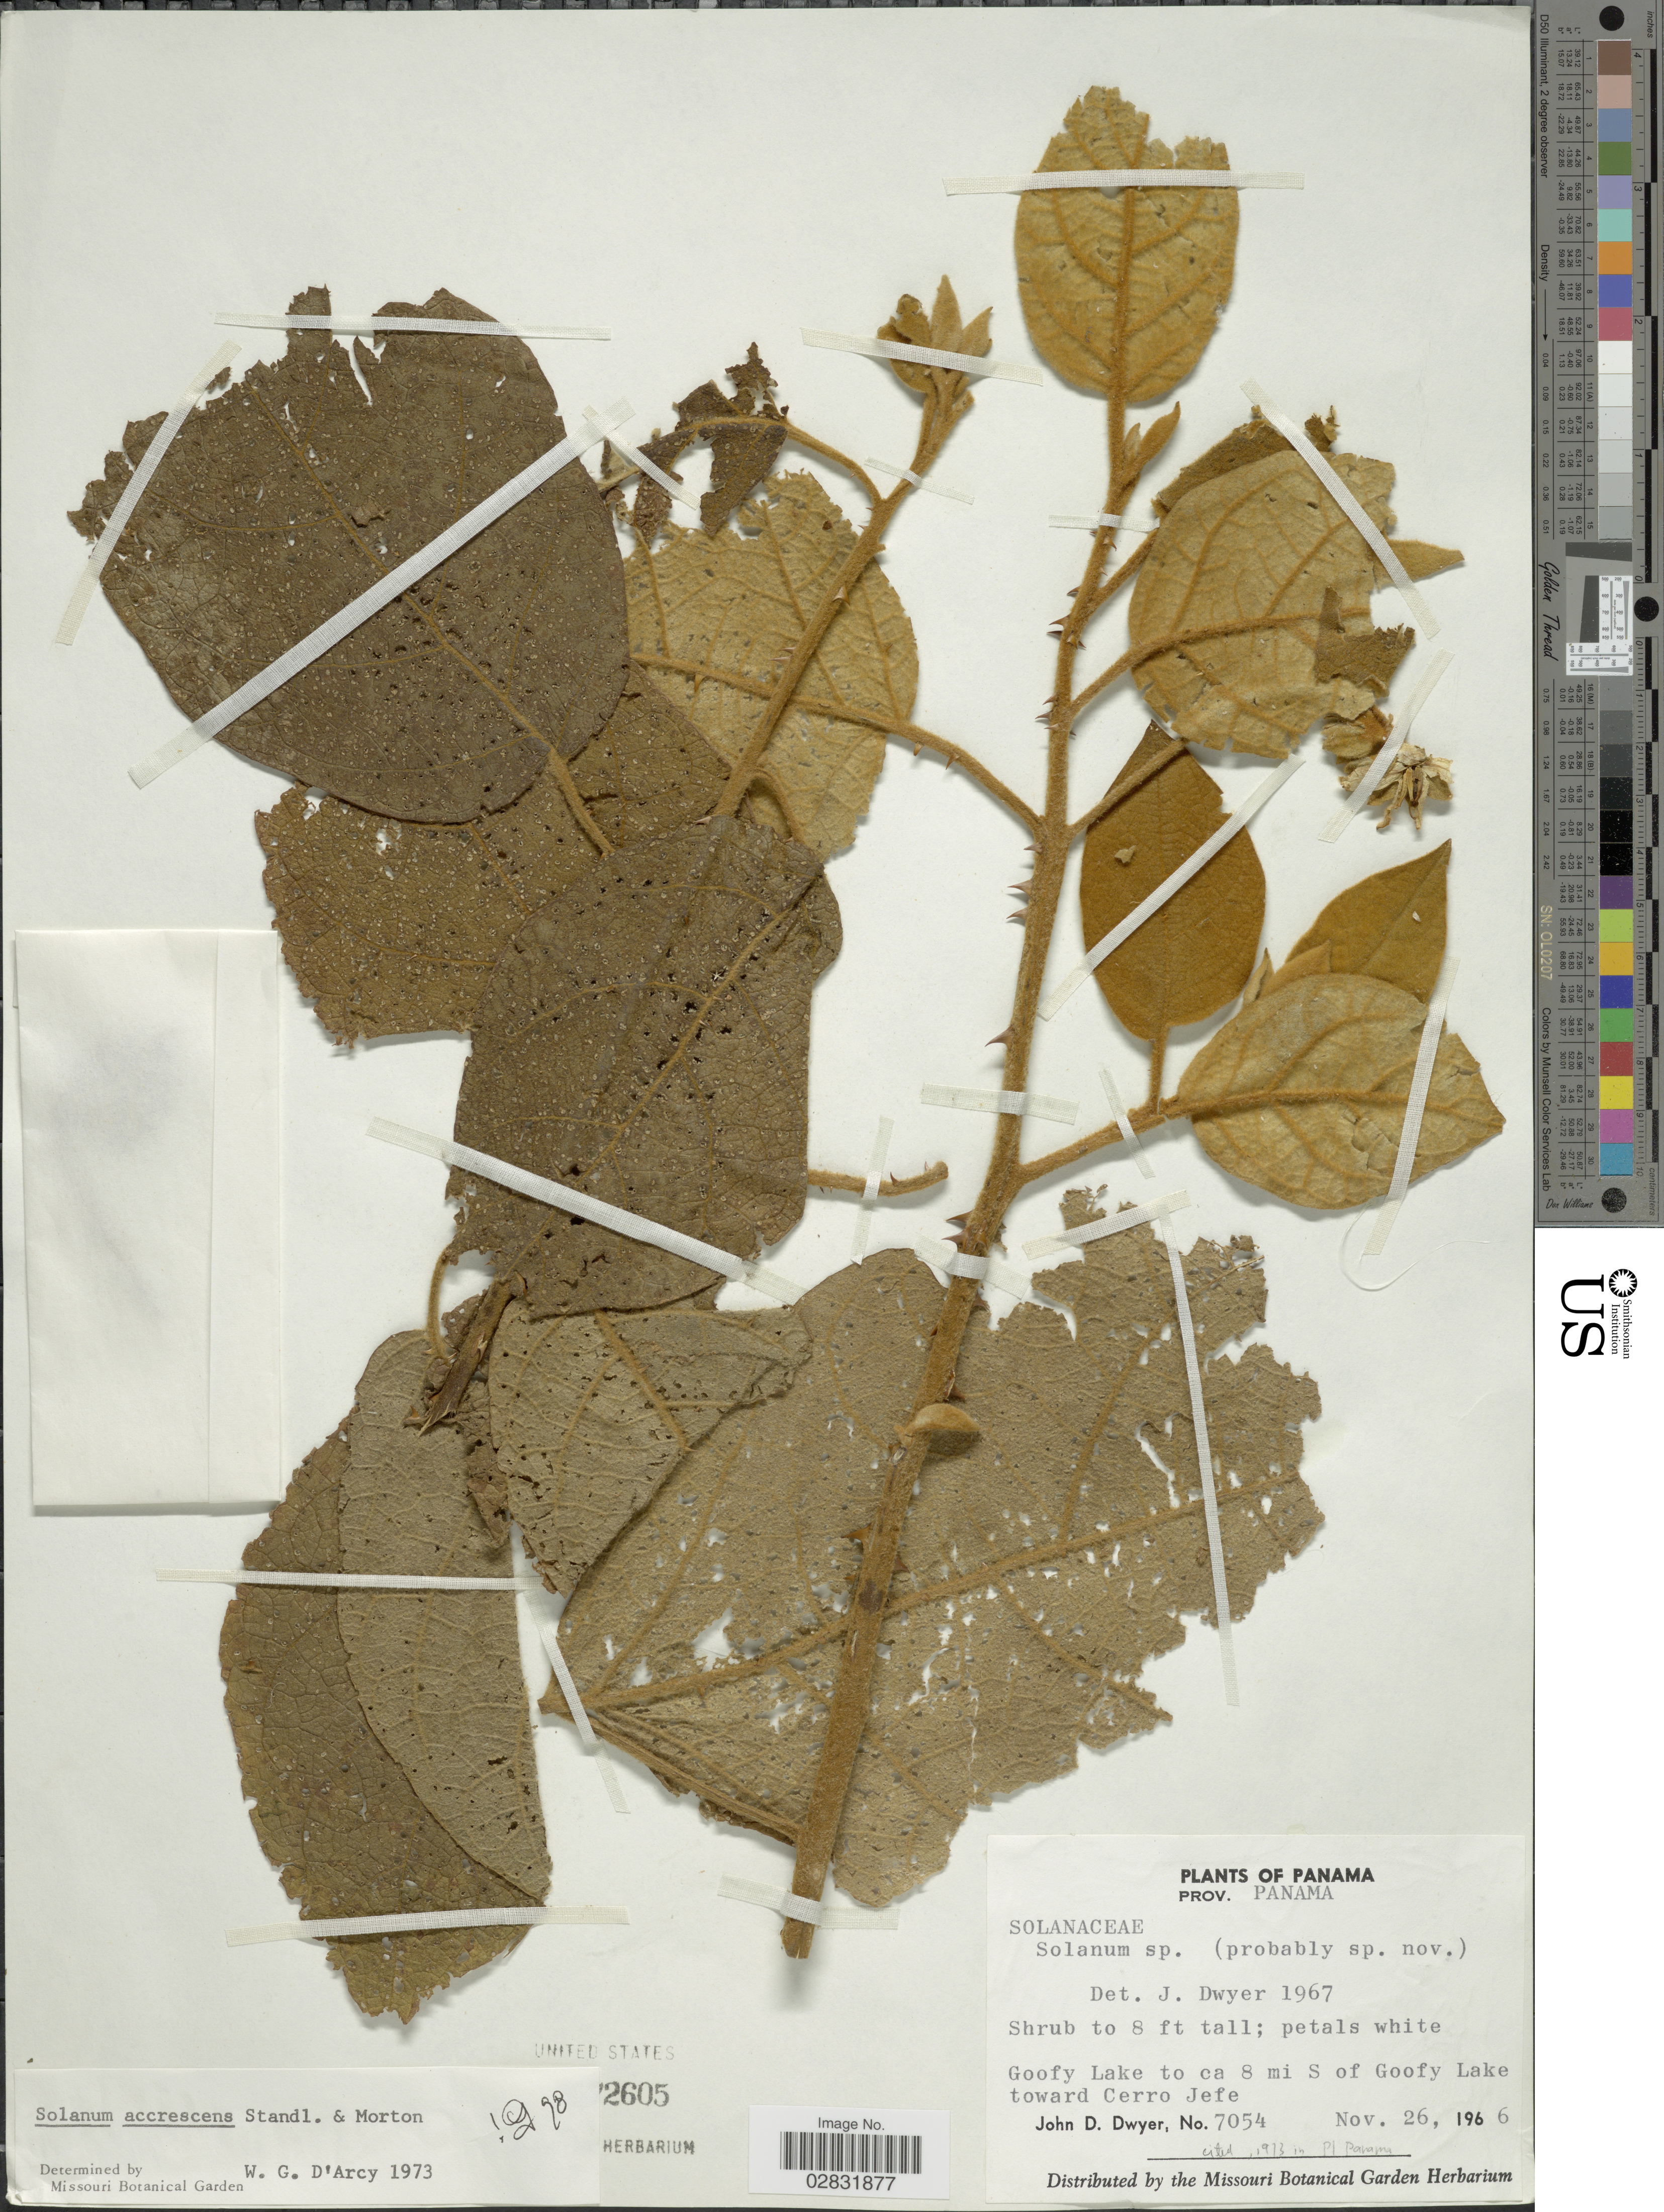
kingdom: Plantae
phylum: Tracheophyta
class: Magnoliopsida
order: Solanales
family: Solanaceae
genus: Solanum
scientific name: Solanum accrescens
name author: Standl. & C.V. Morton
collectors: J. D. Dwyer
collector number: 7054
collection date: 1966-11-26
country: Panama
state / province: Panamá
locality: Goofy Lake to ca 8 mi S of Goofy Lake toward Cerro Jefe.